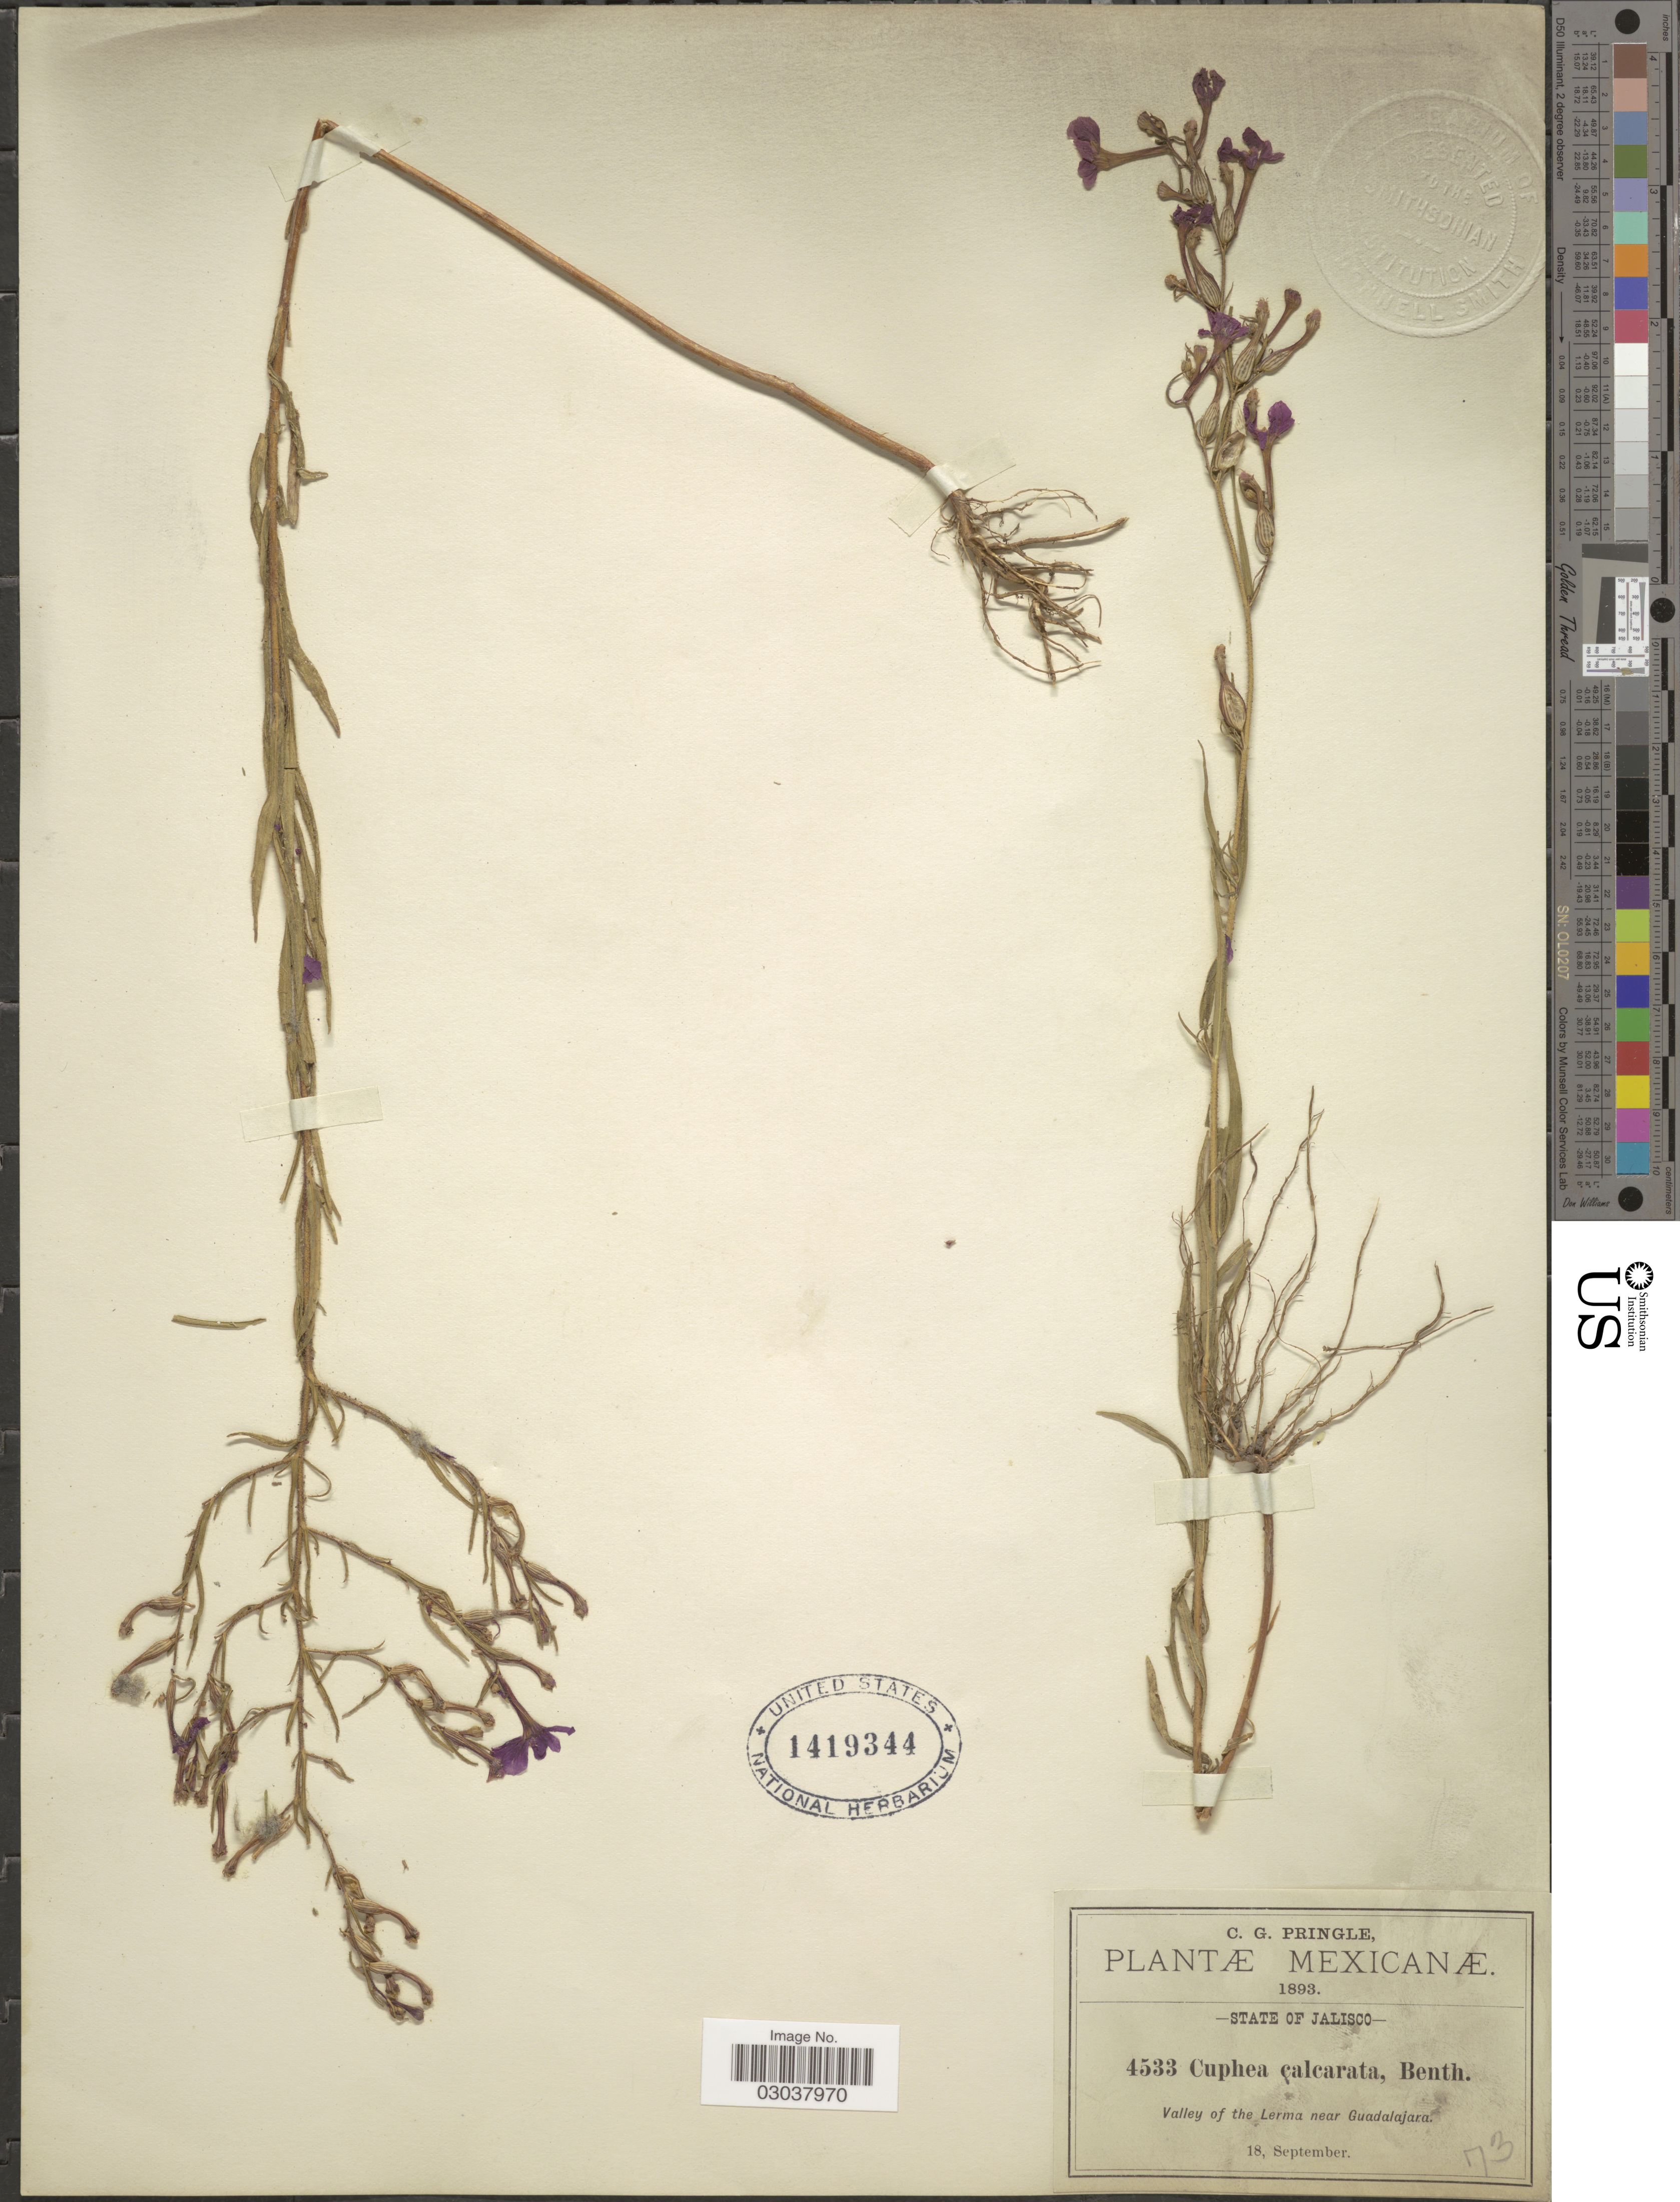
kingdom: Plantae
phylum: Tracheophyta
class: Magnoliopsida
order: Myrtales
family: Lythraceae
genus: Cuphea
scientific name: Cuphea calcarata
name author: Benth.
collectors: C. G. Pringle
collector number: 4533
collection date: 1893-09-18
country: Mexico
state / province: Jalisco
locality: Valley of the Lerma near Guadalajara.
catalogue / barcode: US 1419344